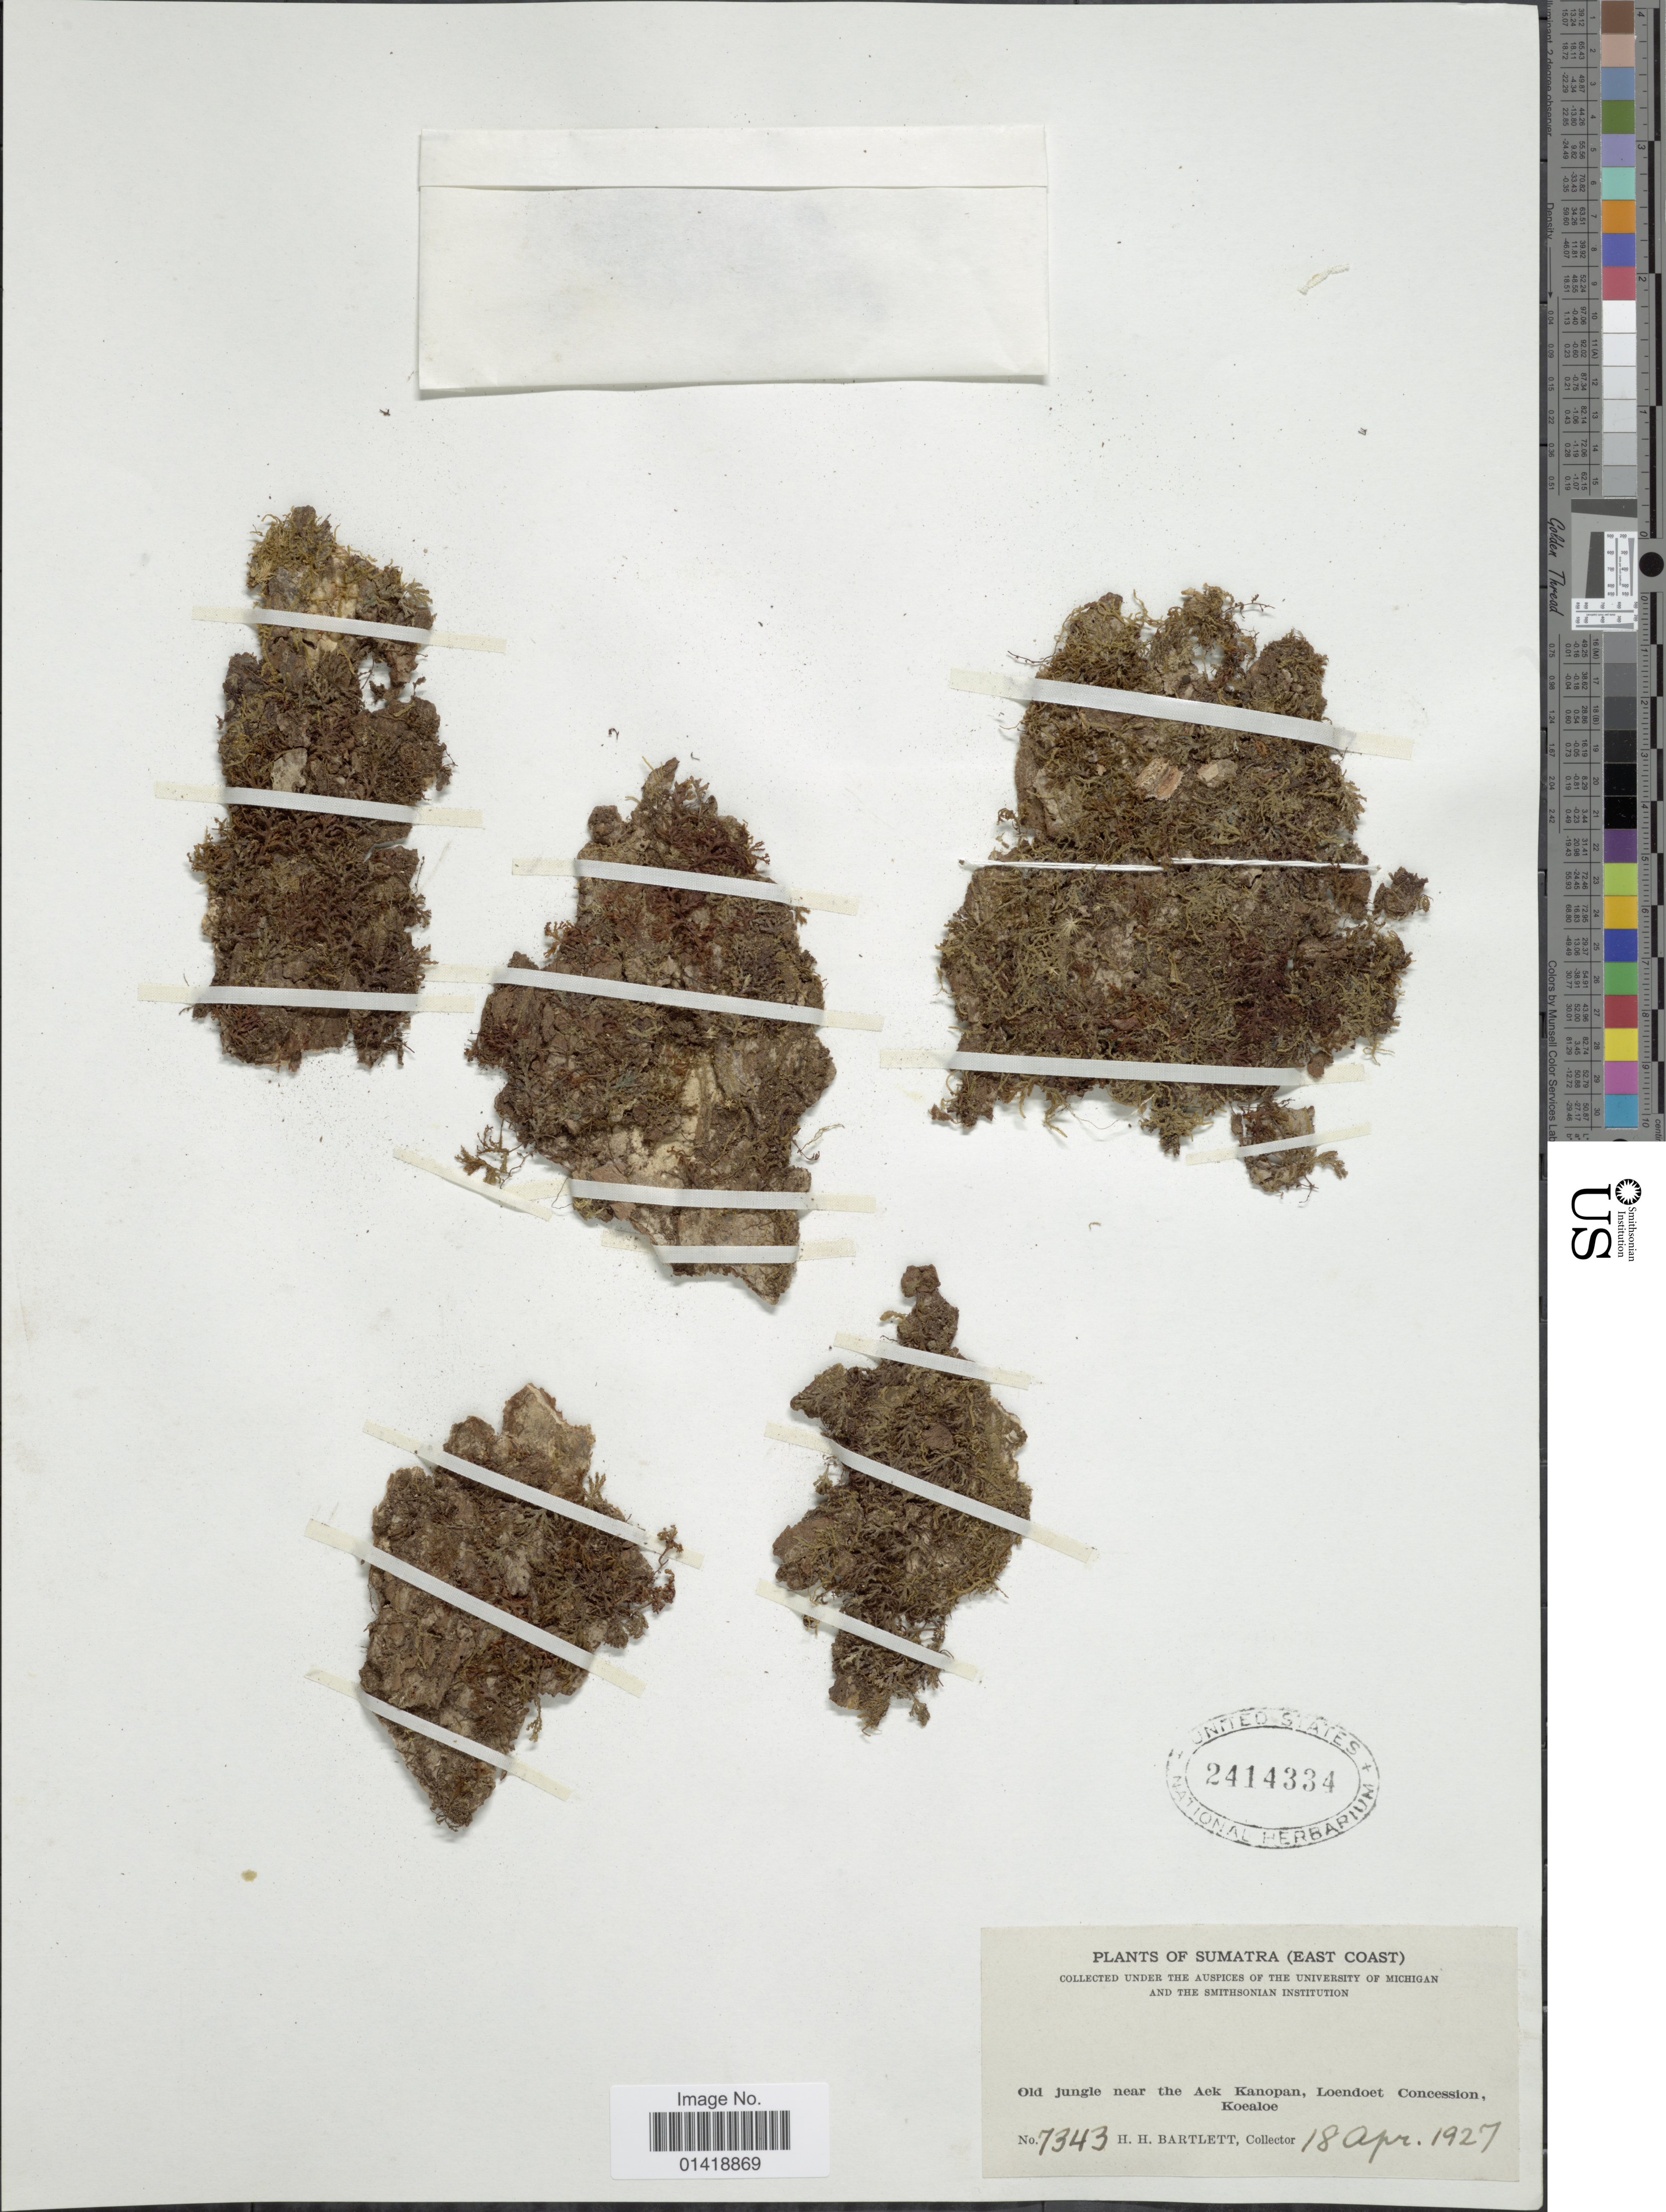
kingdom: Plantae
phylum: Tracheophyta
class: Polypodiopsida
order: Hymenophyllales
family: Hymenophyllaceae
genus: Hymenophyllum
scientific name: Hymenophyllum sp.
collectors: H. H. Bartlett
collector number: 7343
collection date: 1927-04-18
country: Indonesia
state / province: Sumatra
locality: Sumatra (East Coast). Old jungle near the Aek Kanopan, Loendoet Concession, Koealoe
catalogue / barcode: US 2414334